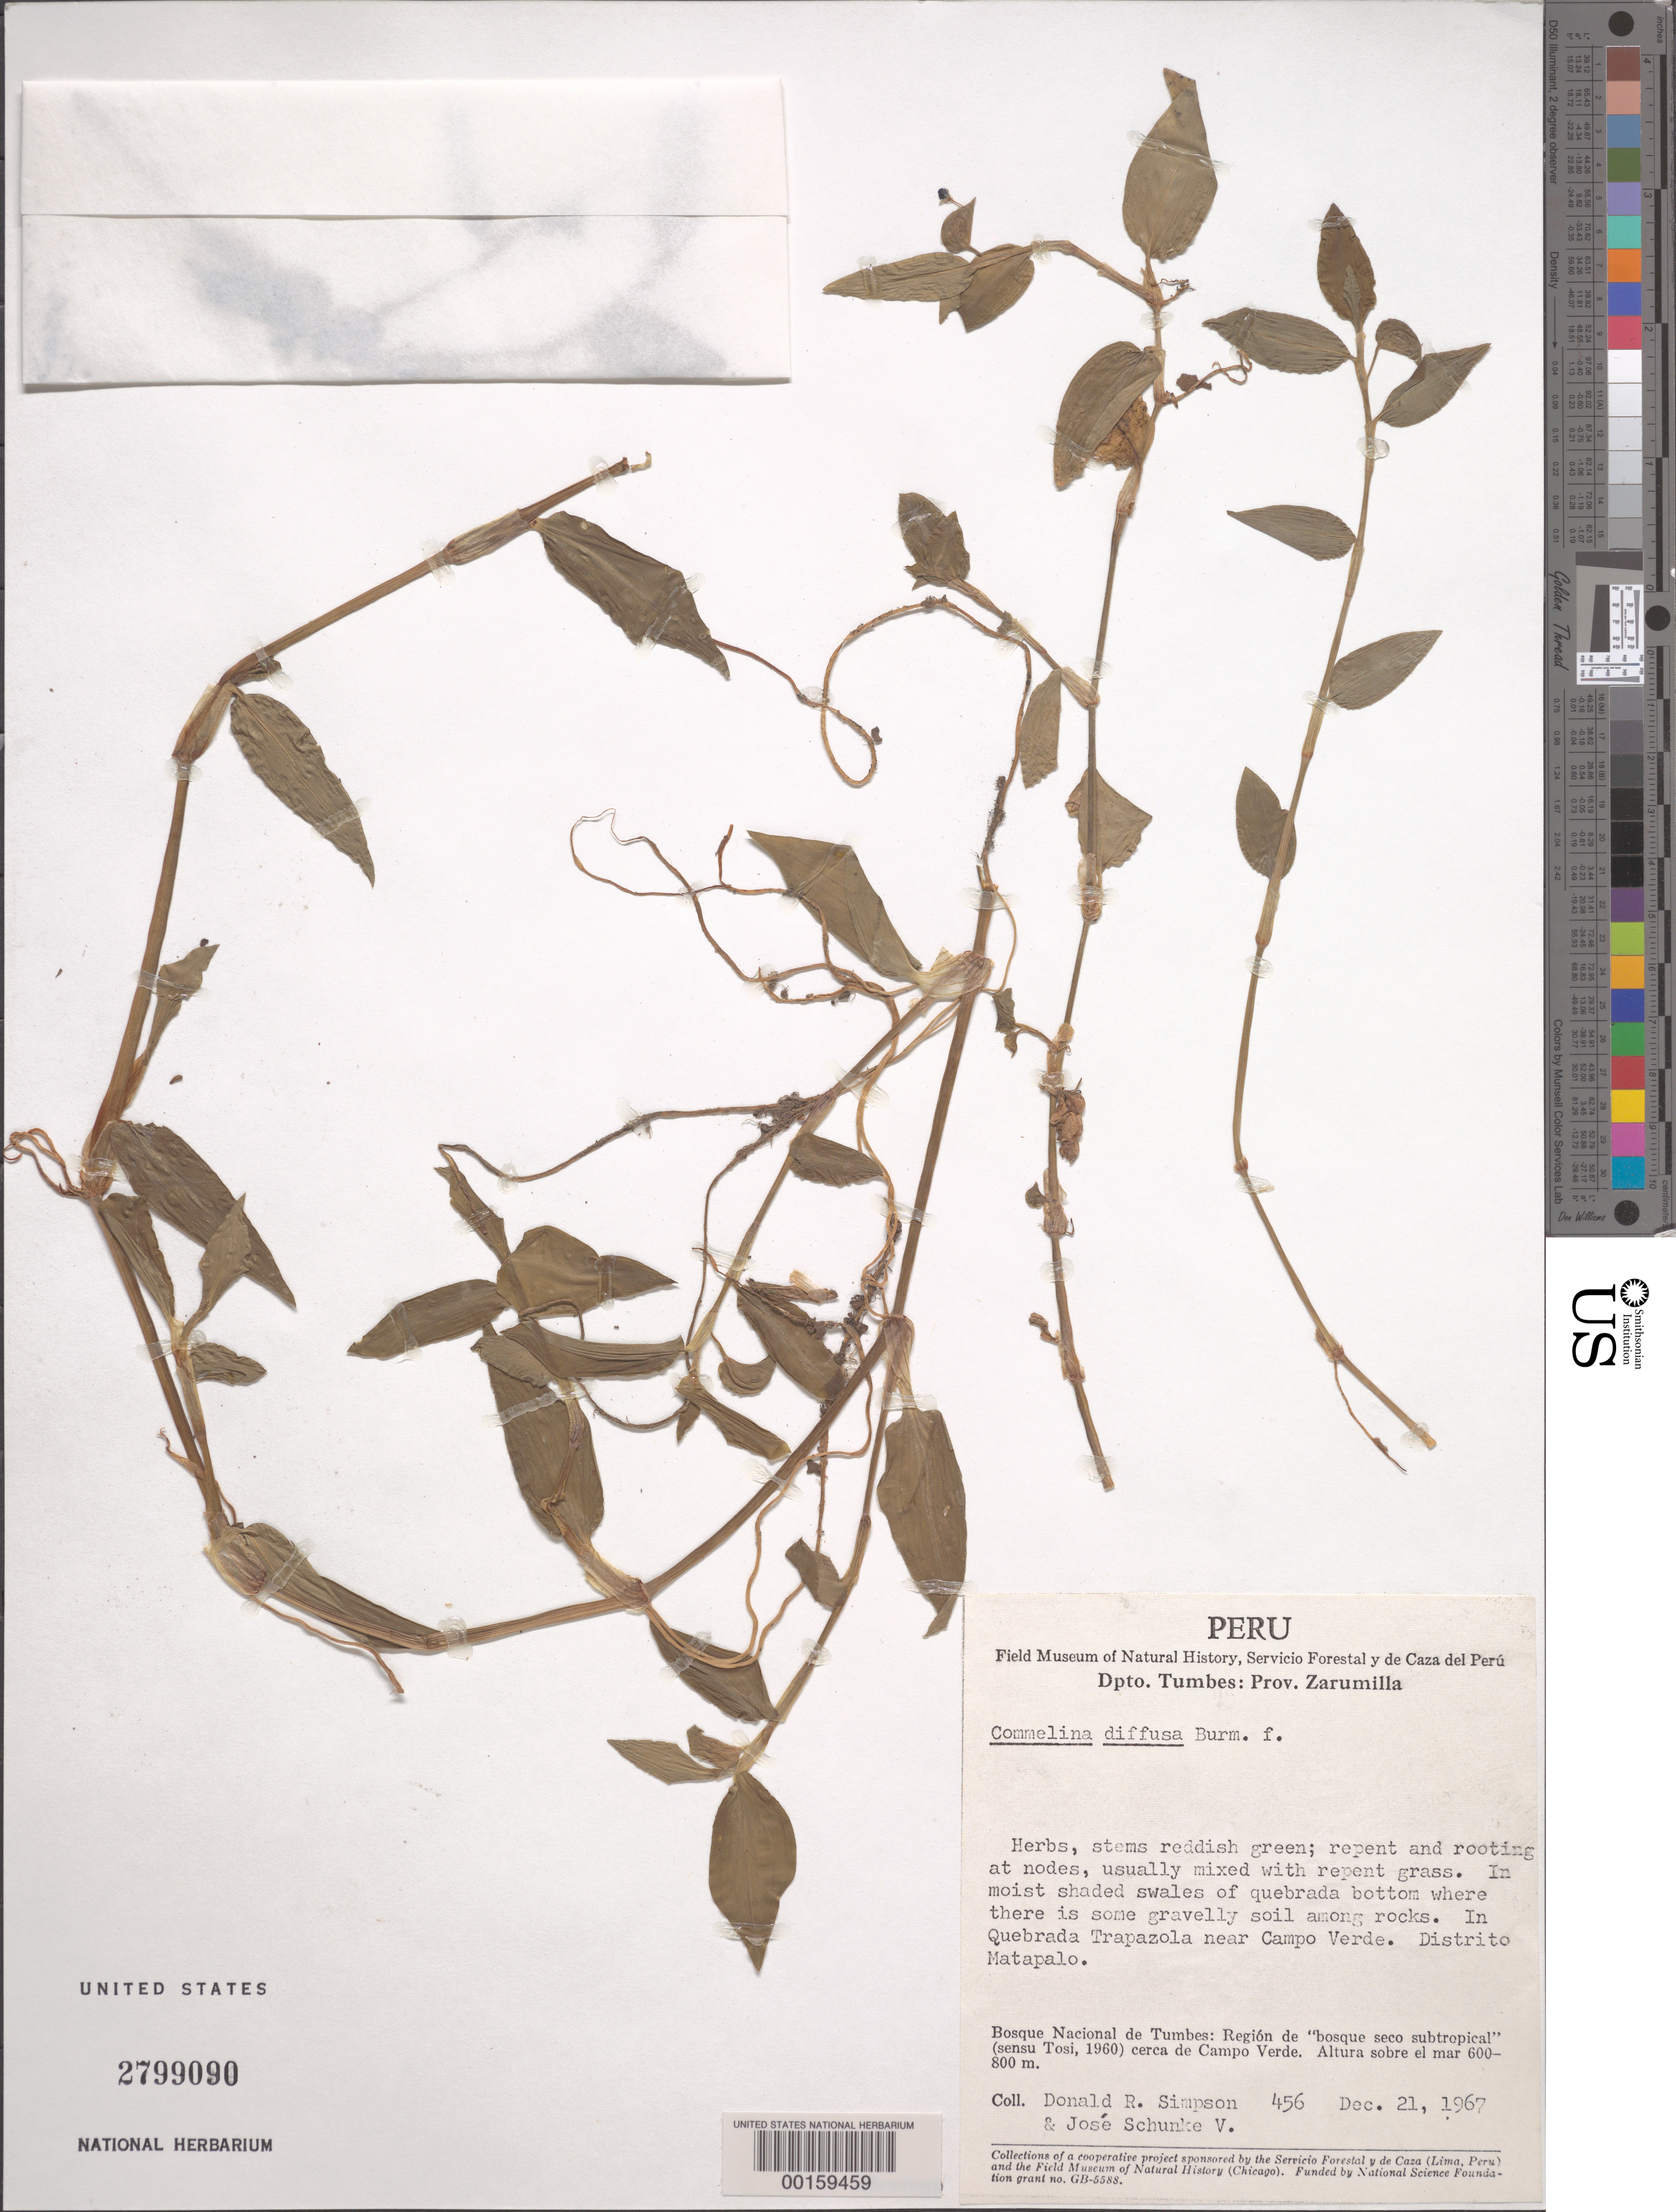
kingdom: Plantae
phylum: Tracheophyta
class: Liliopsida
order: Commelinales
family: Commelinaceae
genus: Commelina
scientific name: Commelina diffusa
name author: Burm. f.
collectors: D. R. Simpson & J. M. Schunke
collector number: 456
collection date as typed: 21 Dec 1967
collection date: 1967-12-21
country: Peru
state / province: Tumbes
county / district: Zarumilla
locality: Matapalo; quebrada trapazola near campo verde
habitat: Moist, gravelly soil; among rocks of shaded stream bottom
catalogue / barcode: US 2799090